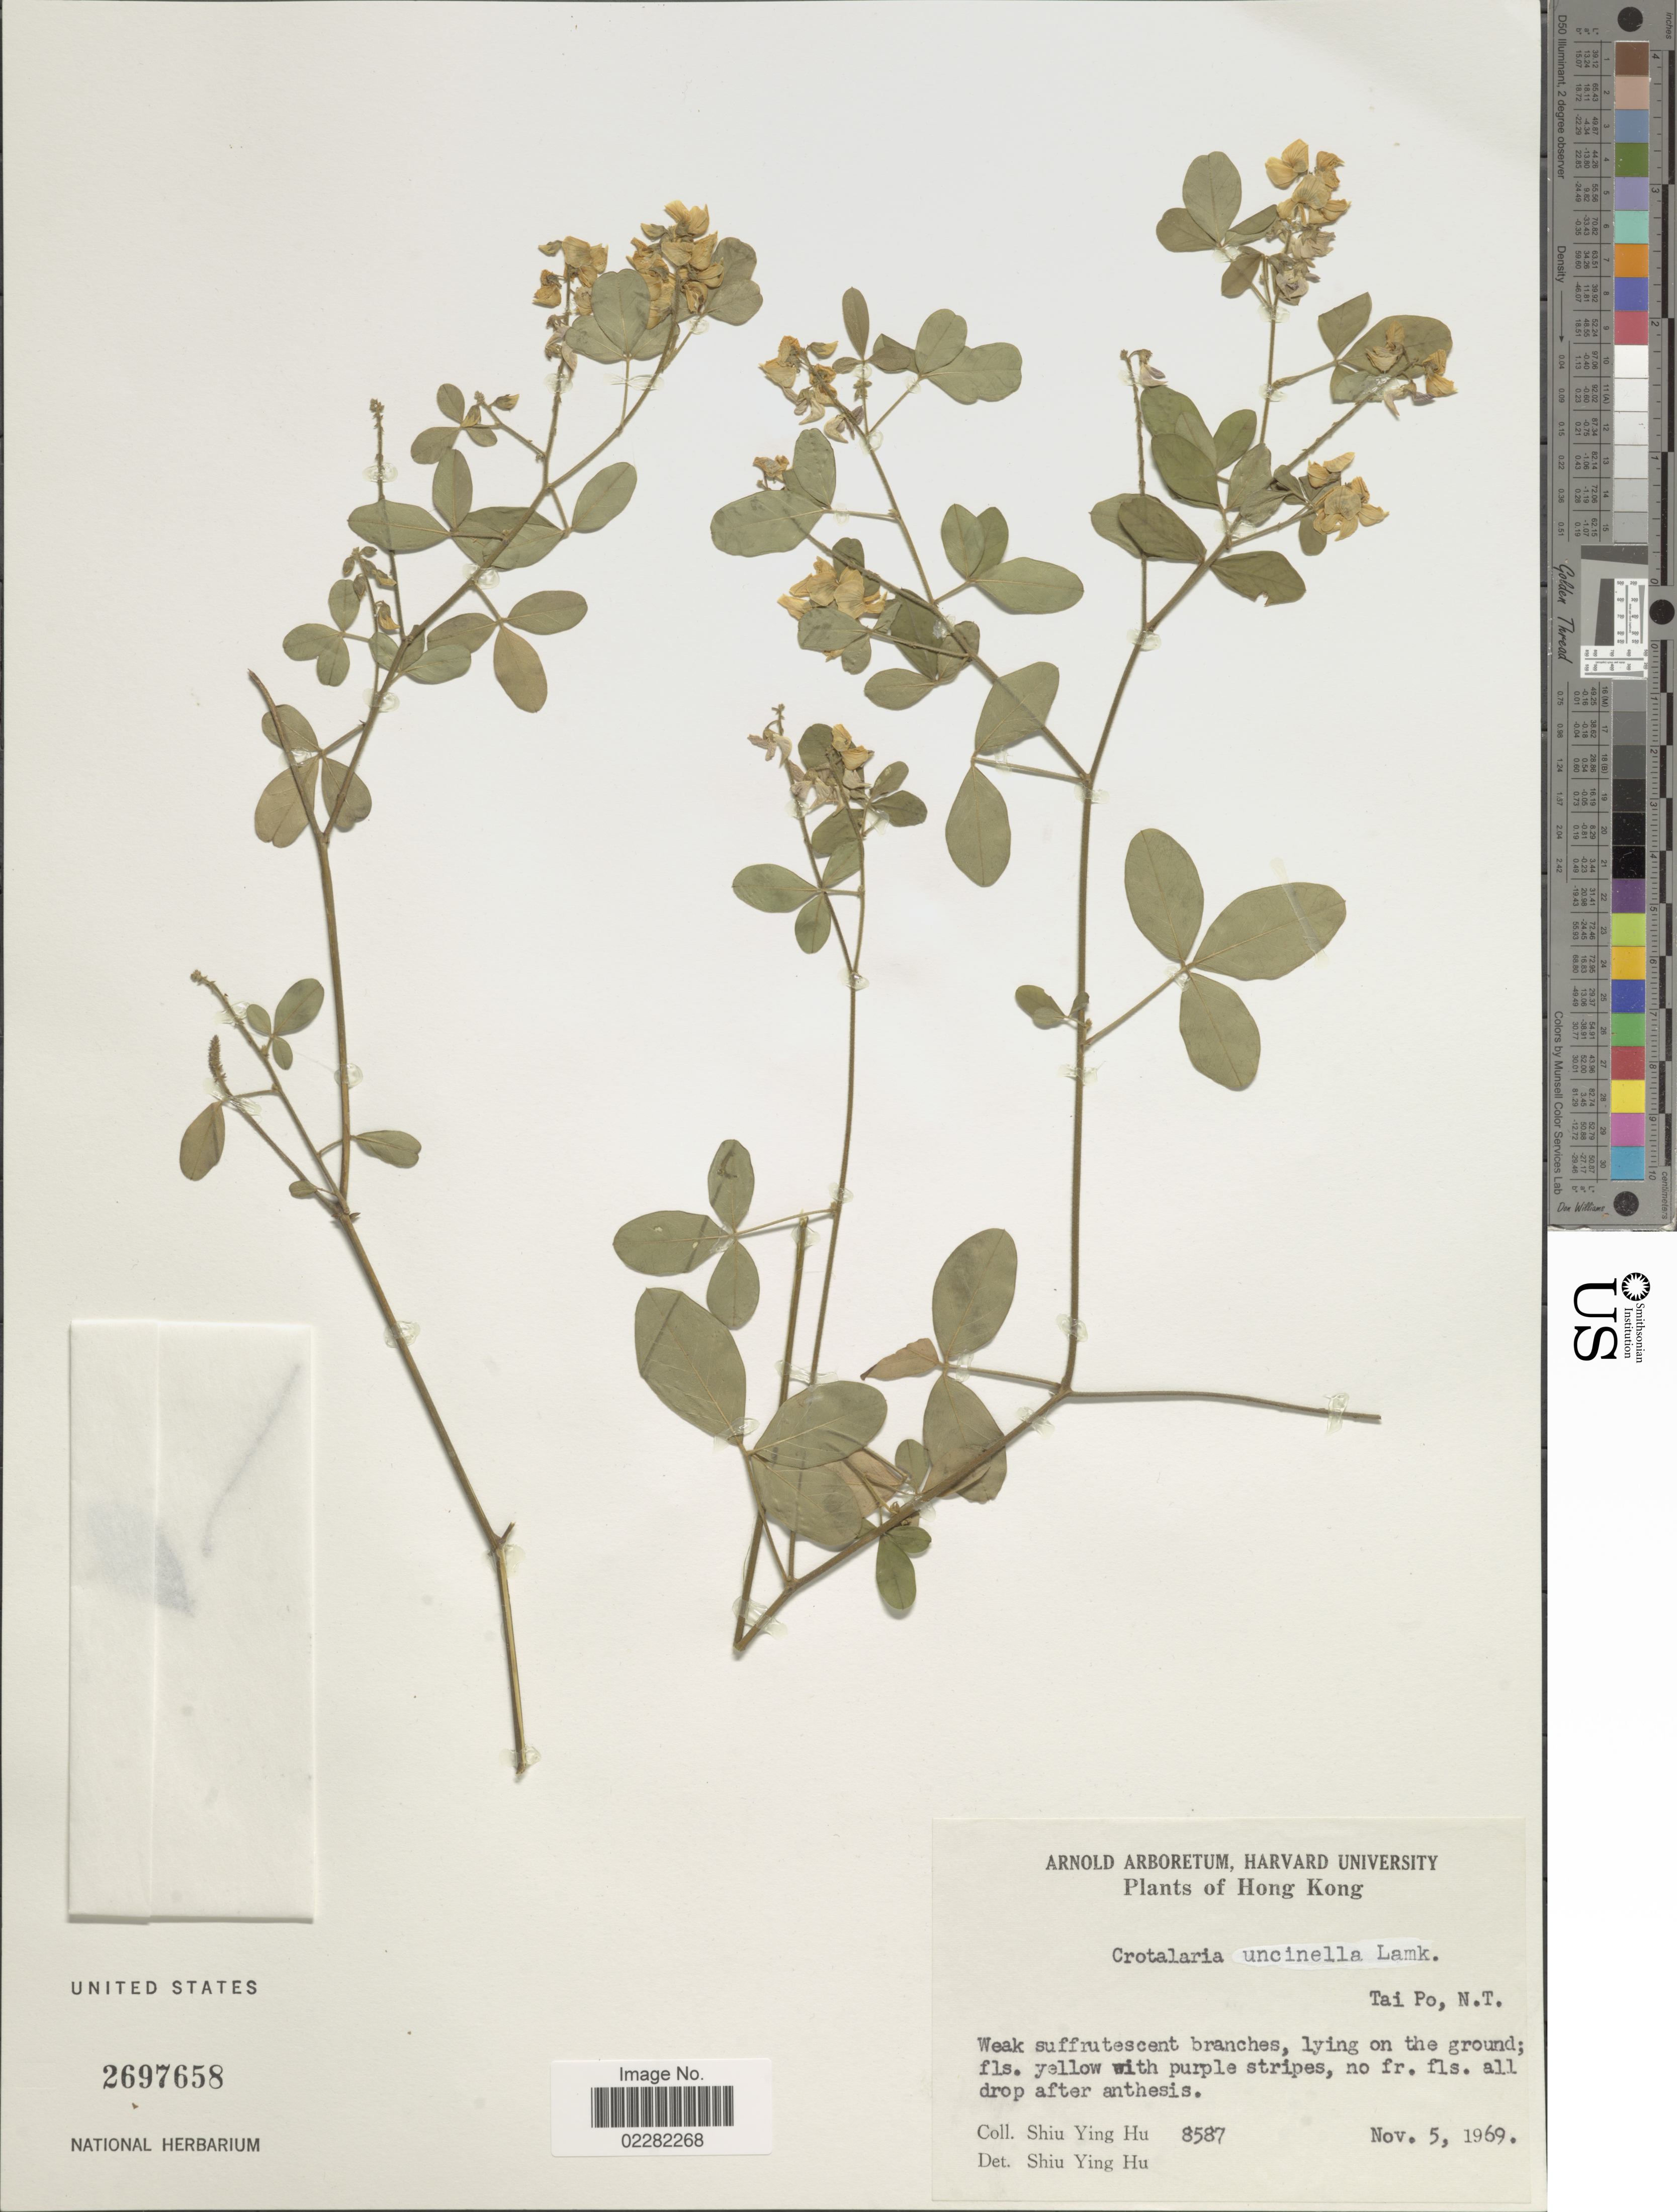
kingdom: Plantae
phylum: Tracheophyta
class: Magnoliopsida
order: Fabales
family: Fabaceae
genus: Crotalaria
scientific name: Crotalaria uncinella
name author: Lam.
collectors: S. Y. Hu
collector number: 8587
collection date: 1969-11-05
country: China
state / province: Hong Kong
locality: Tai Po, N. T.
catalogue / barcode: US 2697658